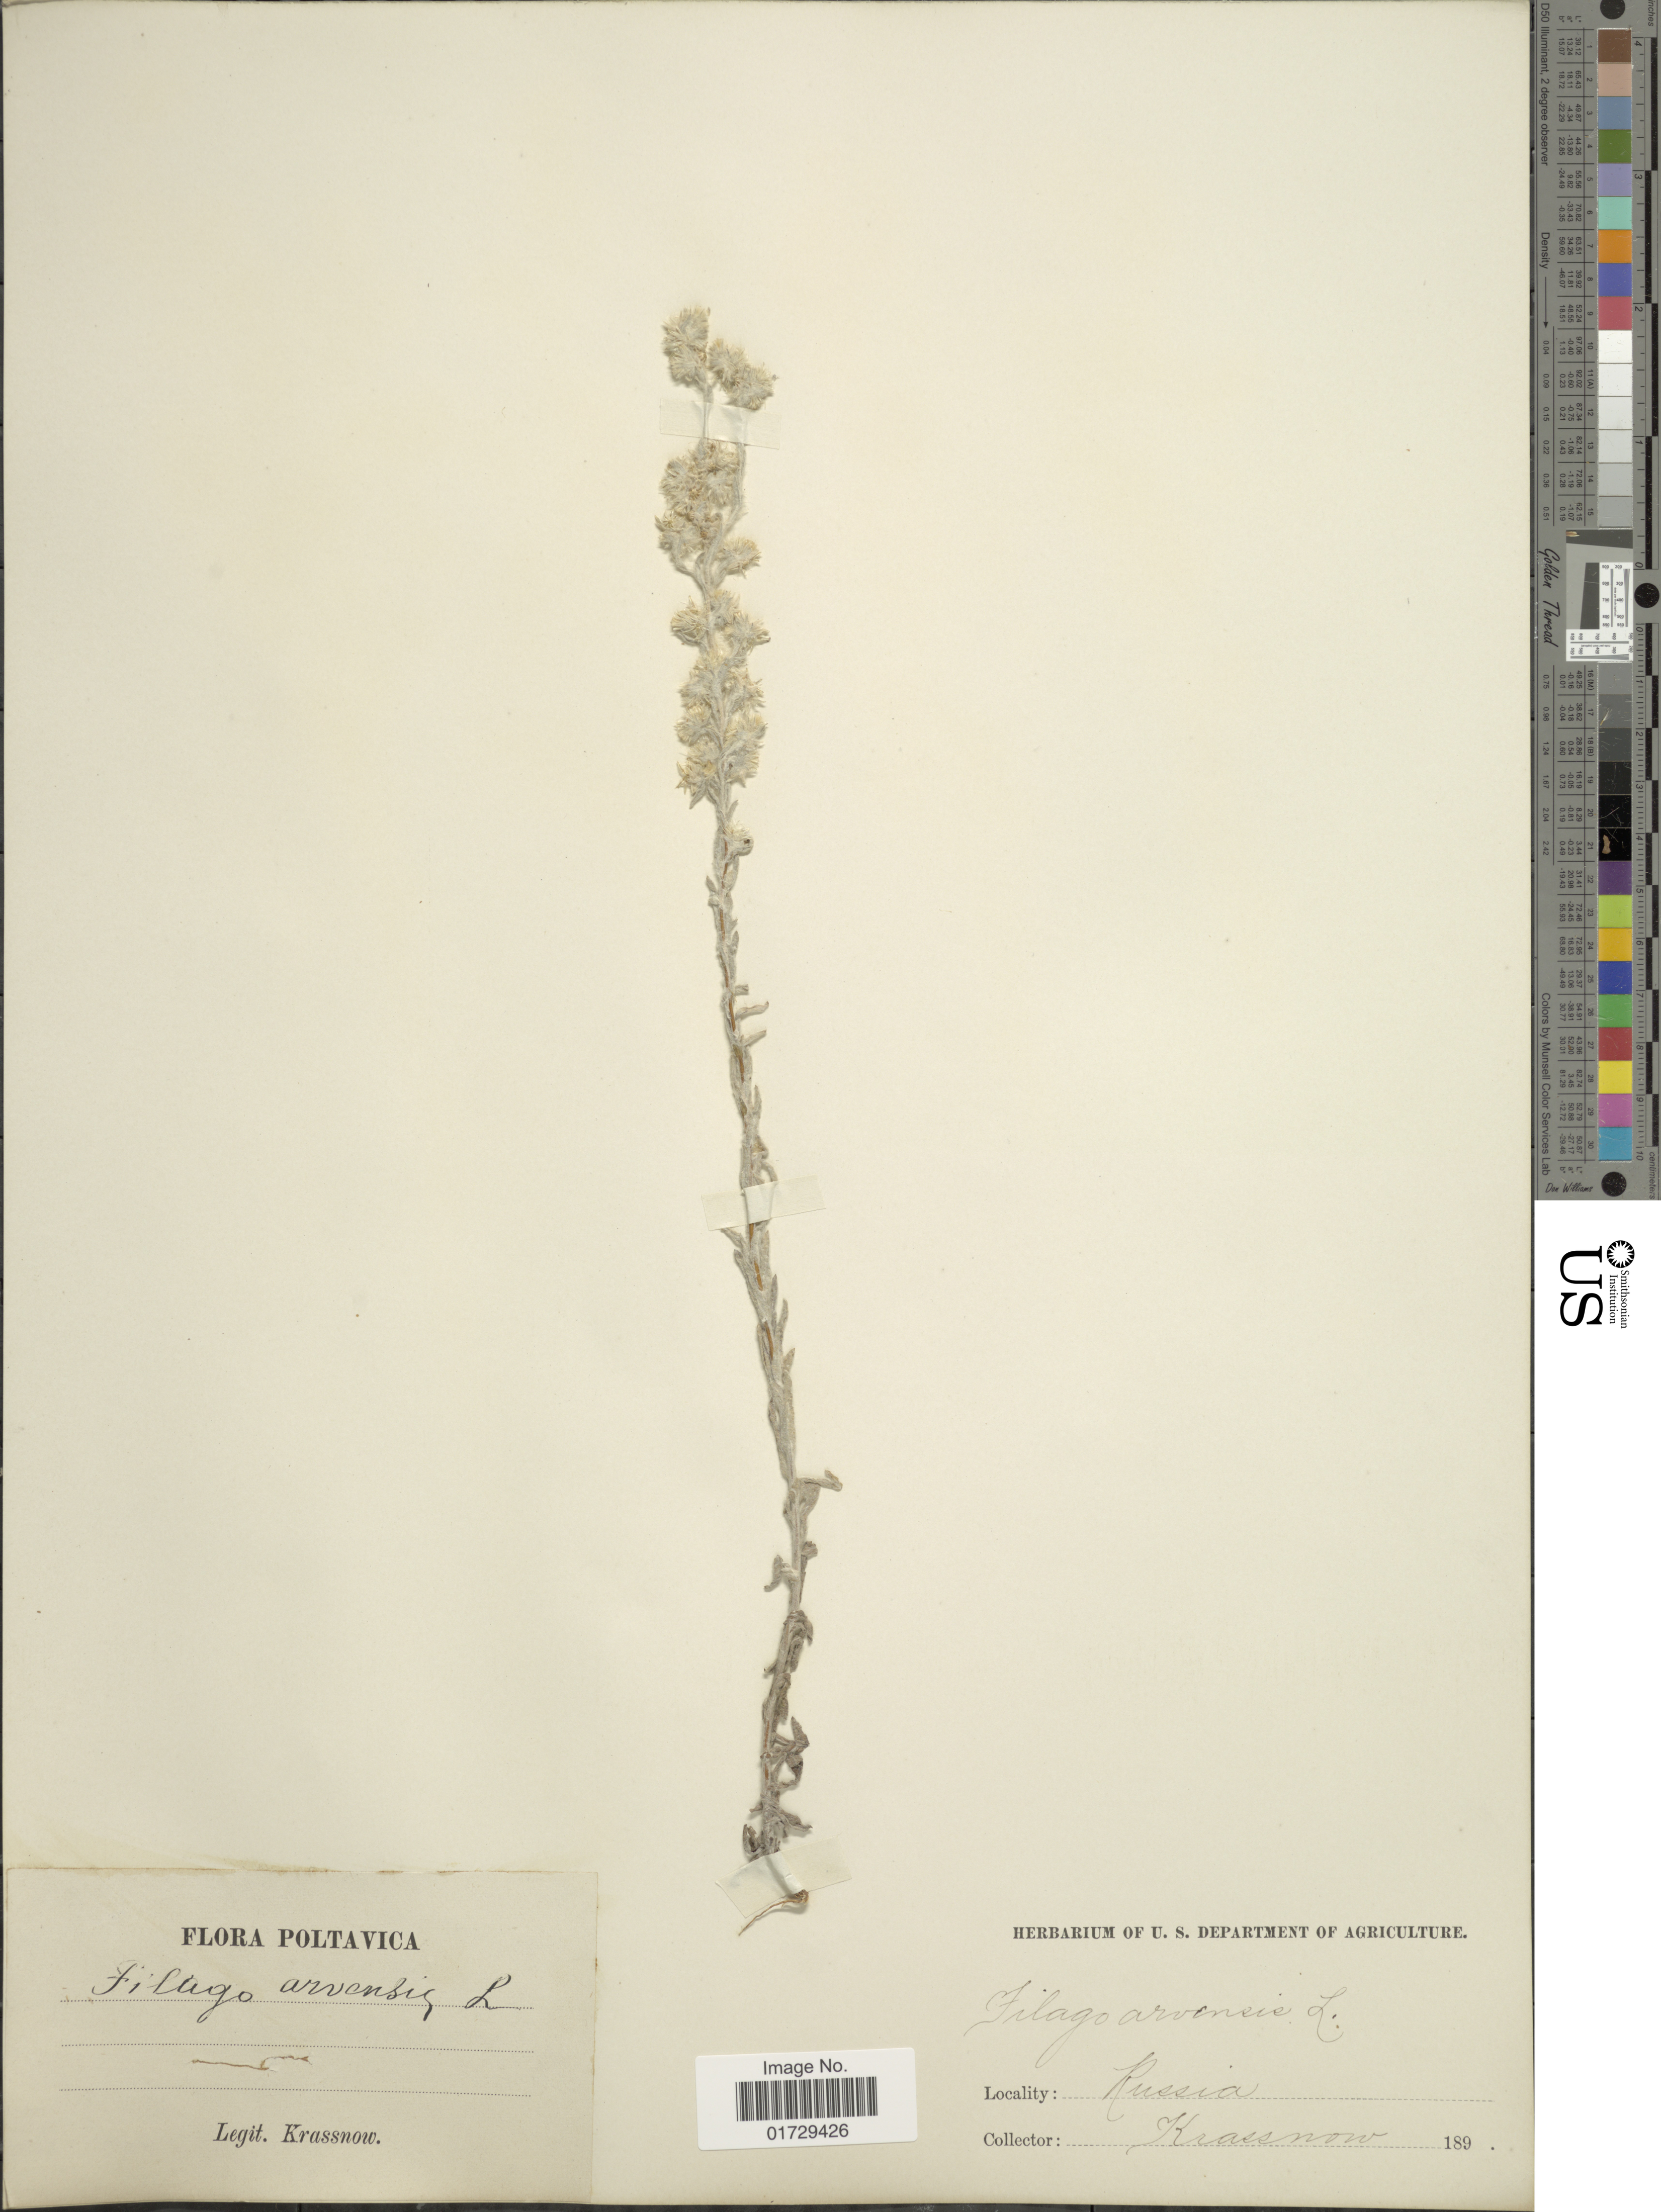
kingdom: Plantae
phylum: Tracheophyta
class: Magnoliopsida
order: Asterales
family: Asteraceae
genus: Filago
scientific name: Filago arvensis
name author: L.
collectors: -. Krassnow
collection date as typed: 189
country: Ukraine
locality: Poltavica